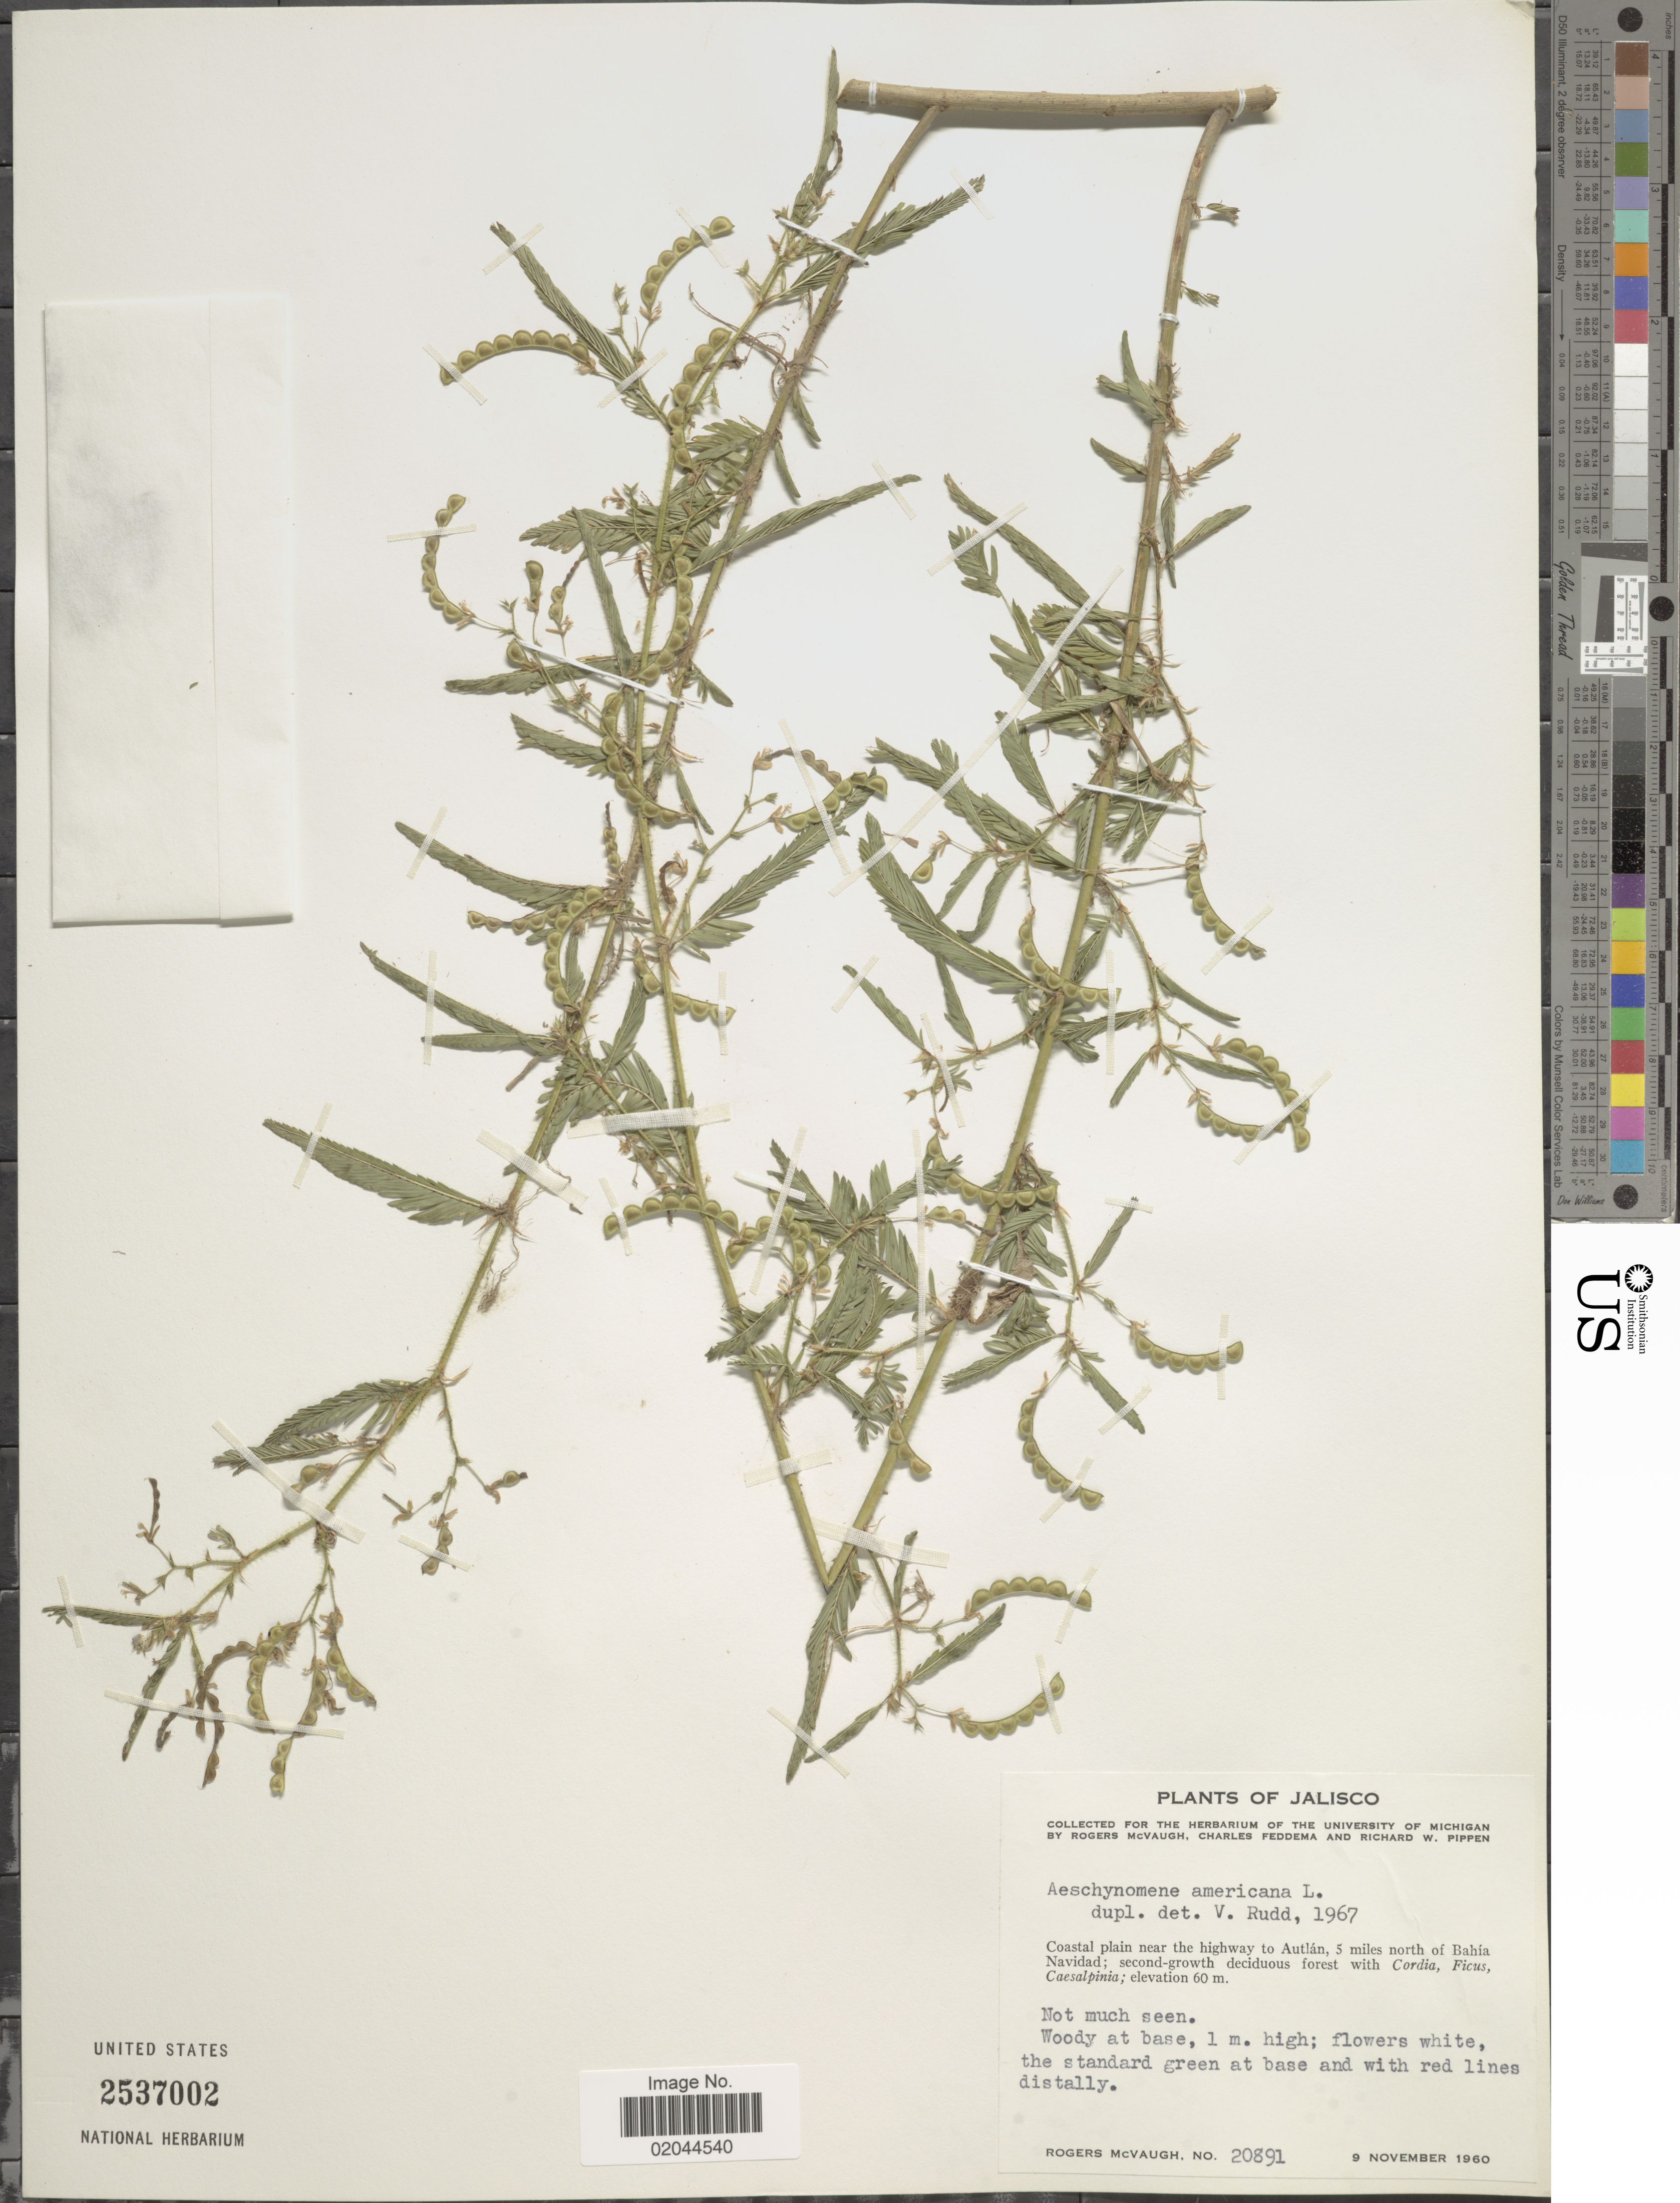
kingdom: Plantae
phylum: Tracheophyta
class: Magnoliopsida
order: Fabales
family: Fabaceae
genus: Aeschynomene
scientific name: Aeschynomene americana var. americana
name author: L.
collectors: R. McVaugh, C. Feddema & R. W. Pippen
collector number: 20891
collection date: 1960-11-09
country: Mexico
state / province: Jalisco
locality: Coastal plain near the highway to Autlán, 5 miles north of Bahia Navidad; second-growth deciduous forest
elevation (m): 60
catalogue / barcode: US 2537002